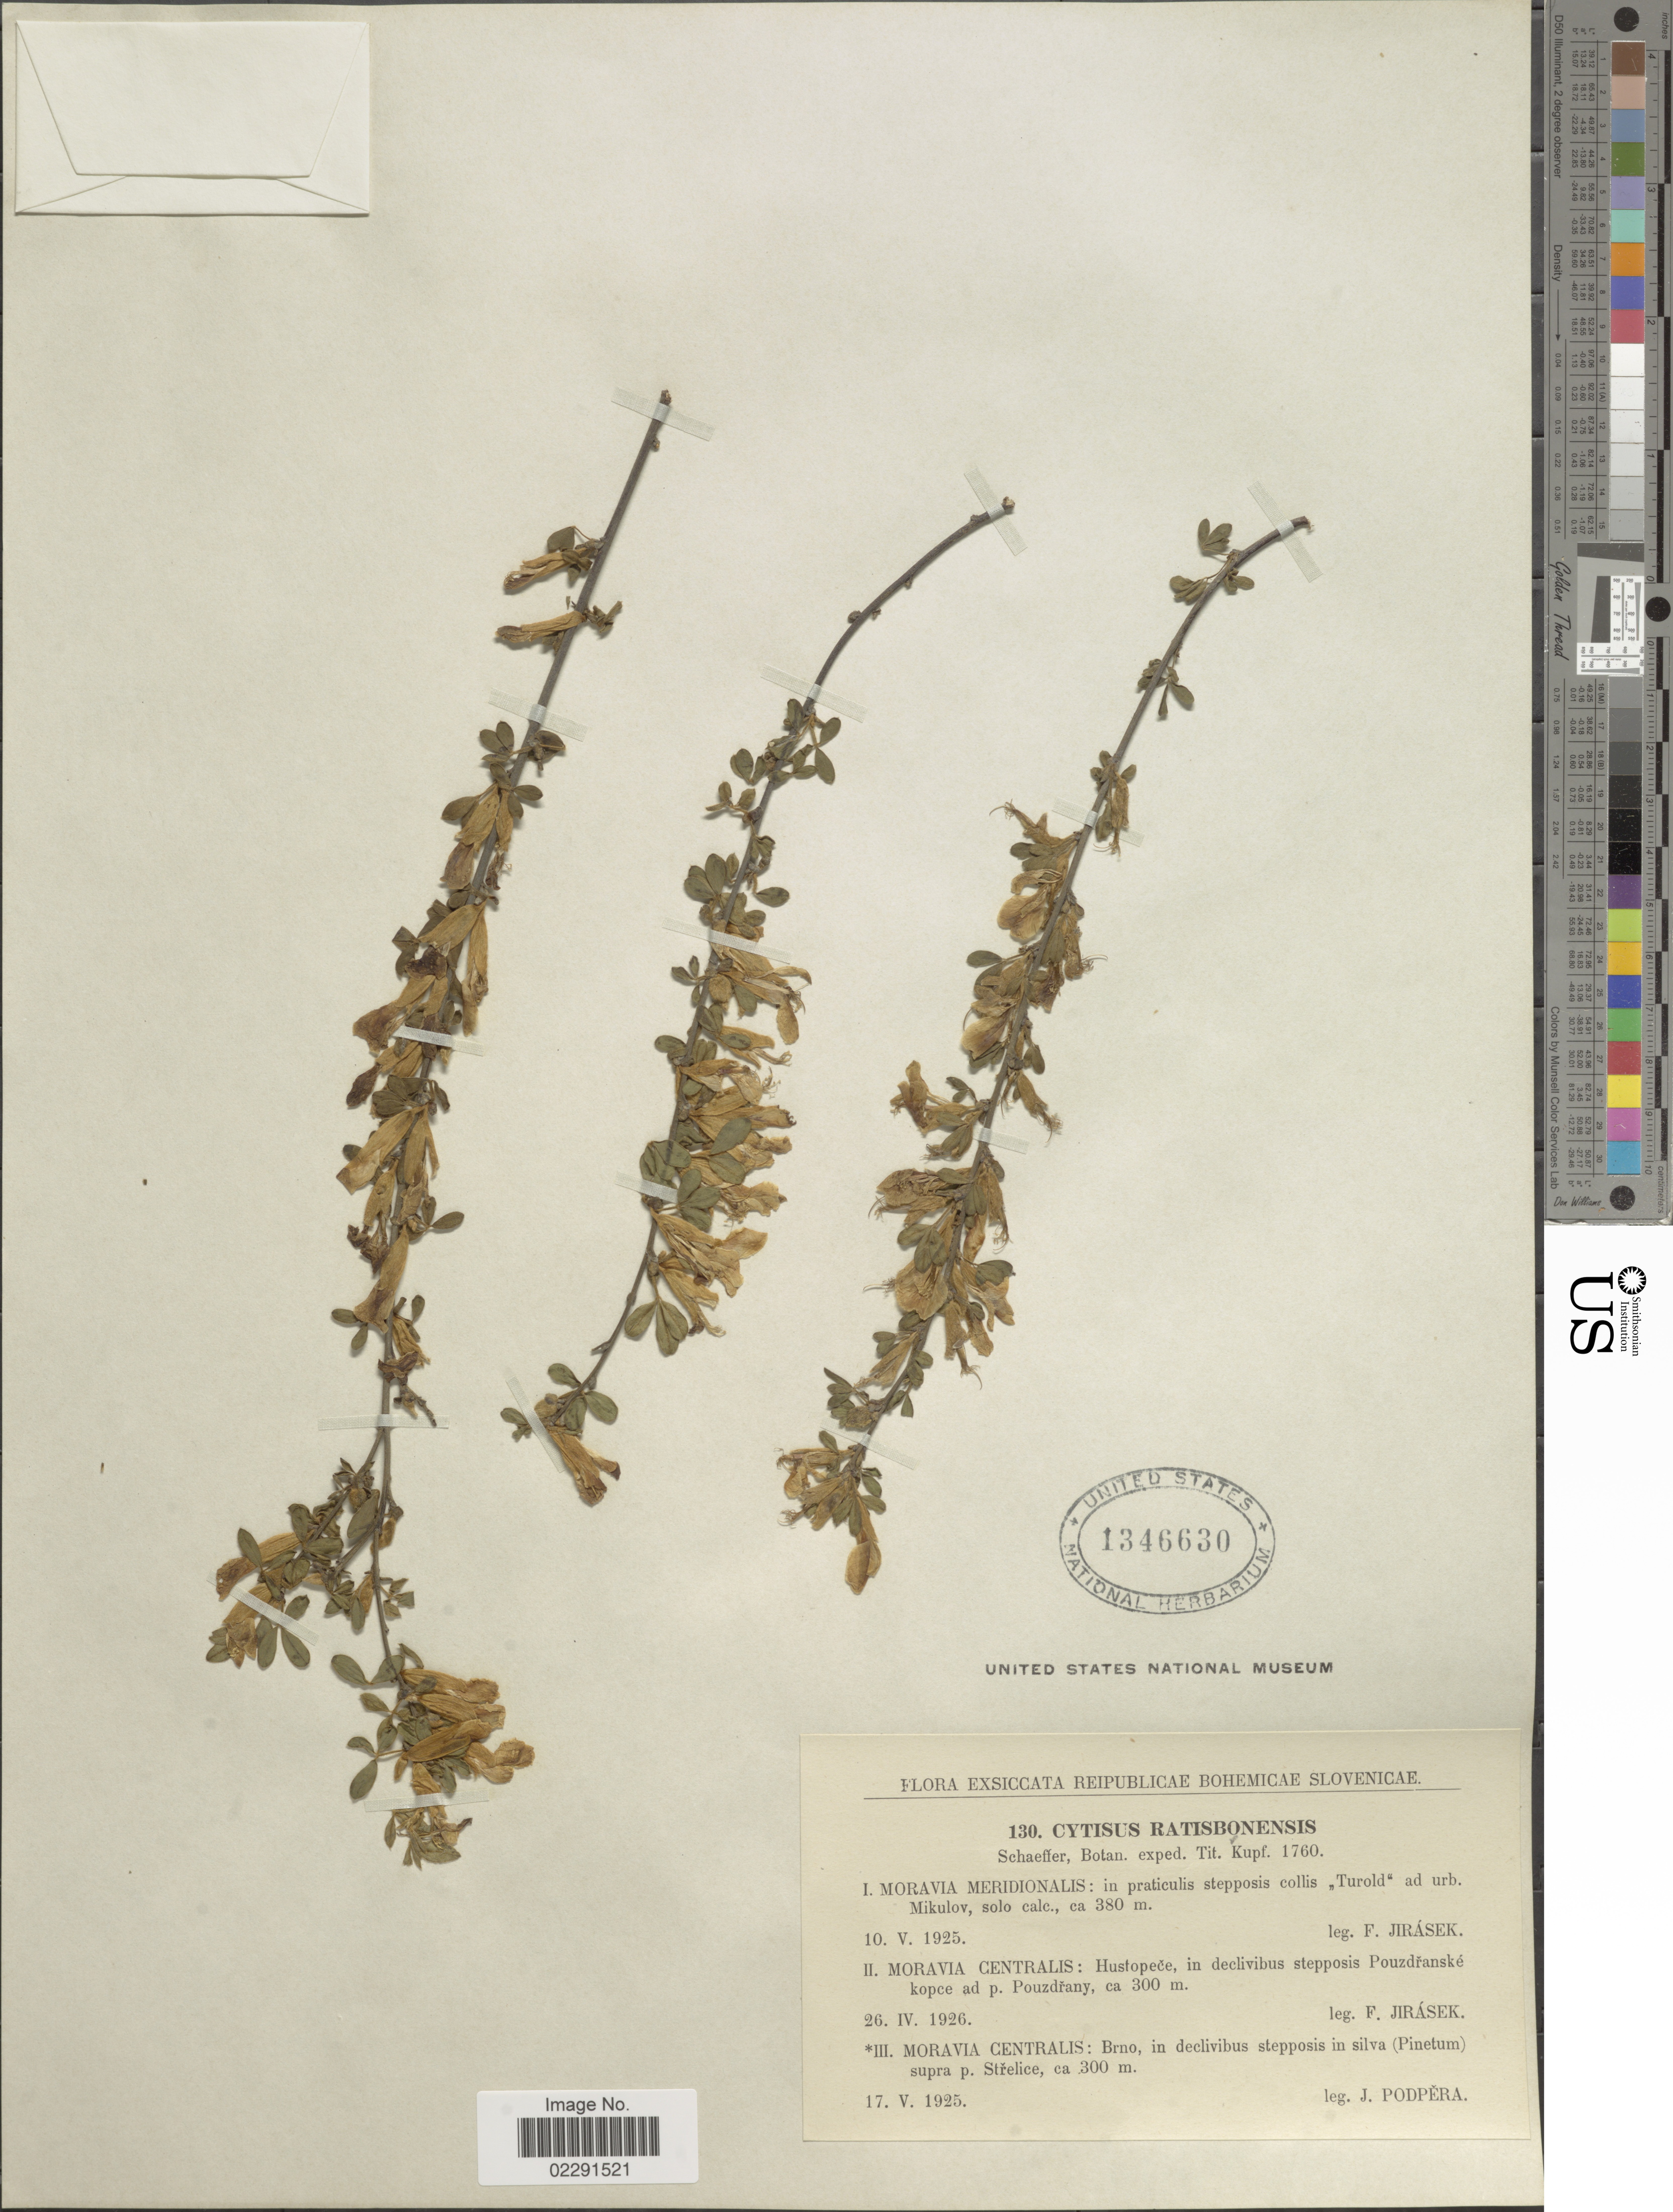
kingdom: Plantae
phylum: Tracheophyta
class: Magnoliopsida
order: Fabales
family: Fabaceae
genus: Cytisus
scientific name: Cytisus ratisbonensis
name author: Schaeff.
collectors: J. Podpera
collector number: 130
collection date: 1925-05-17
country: Czechia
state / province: Moravian-Silesian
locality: Moravia centralis: Brno, in declivibus stepposis in silva (Pinetum) supra p. Strelice.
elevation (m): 300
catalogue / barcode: US 1346630